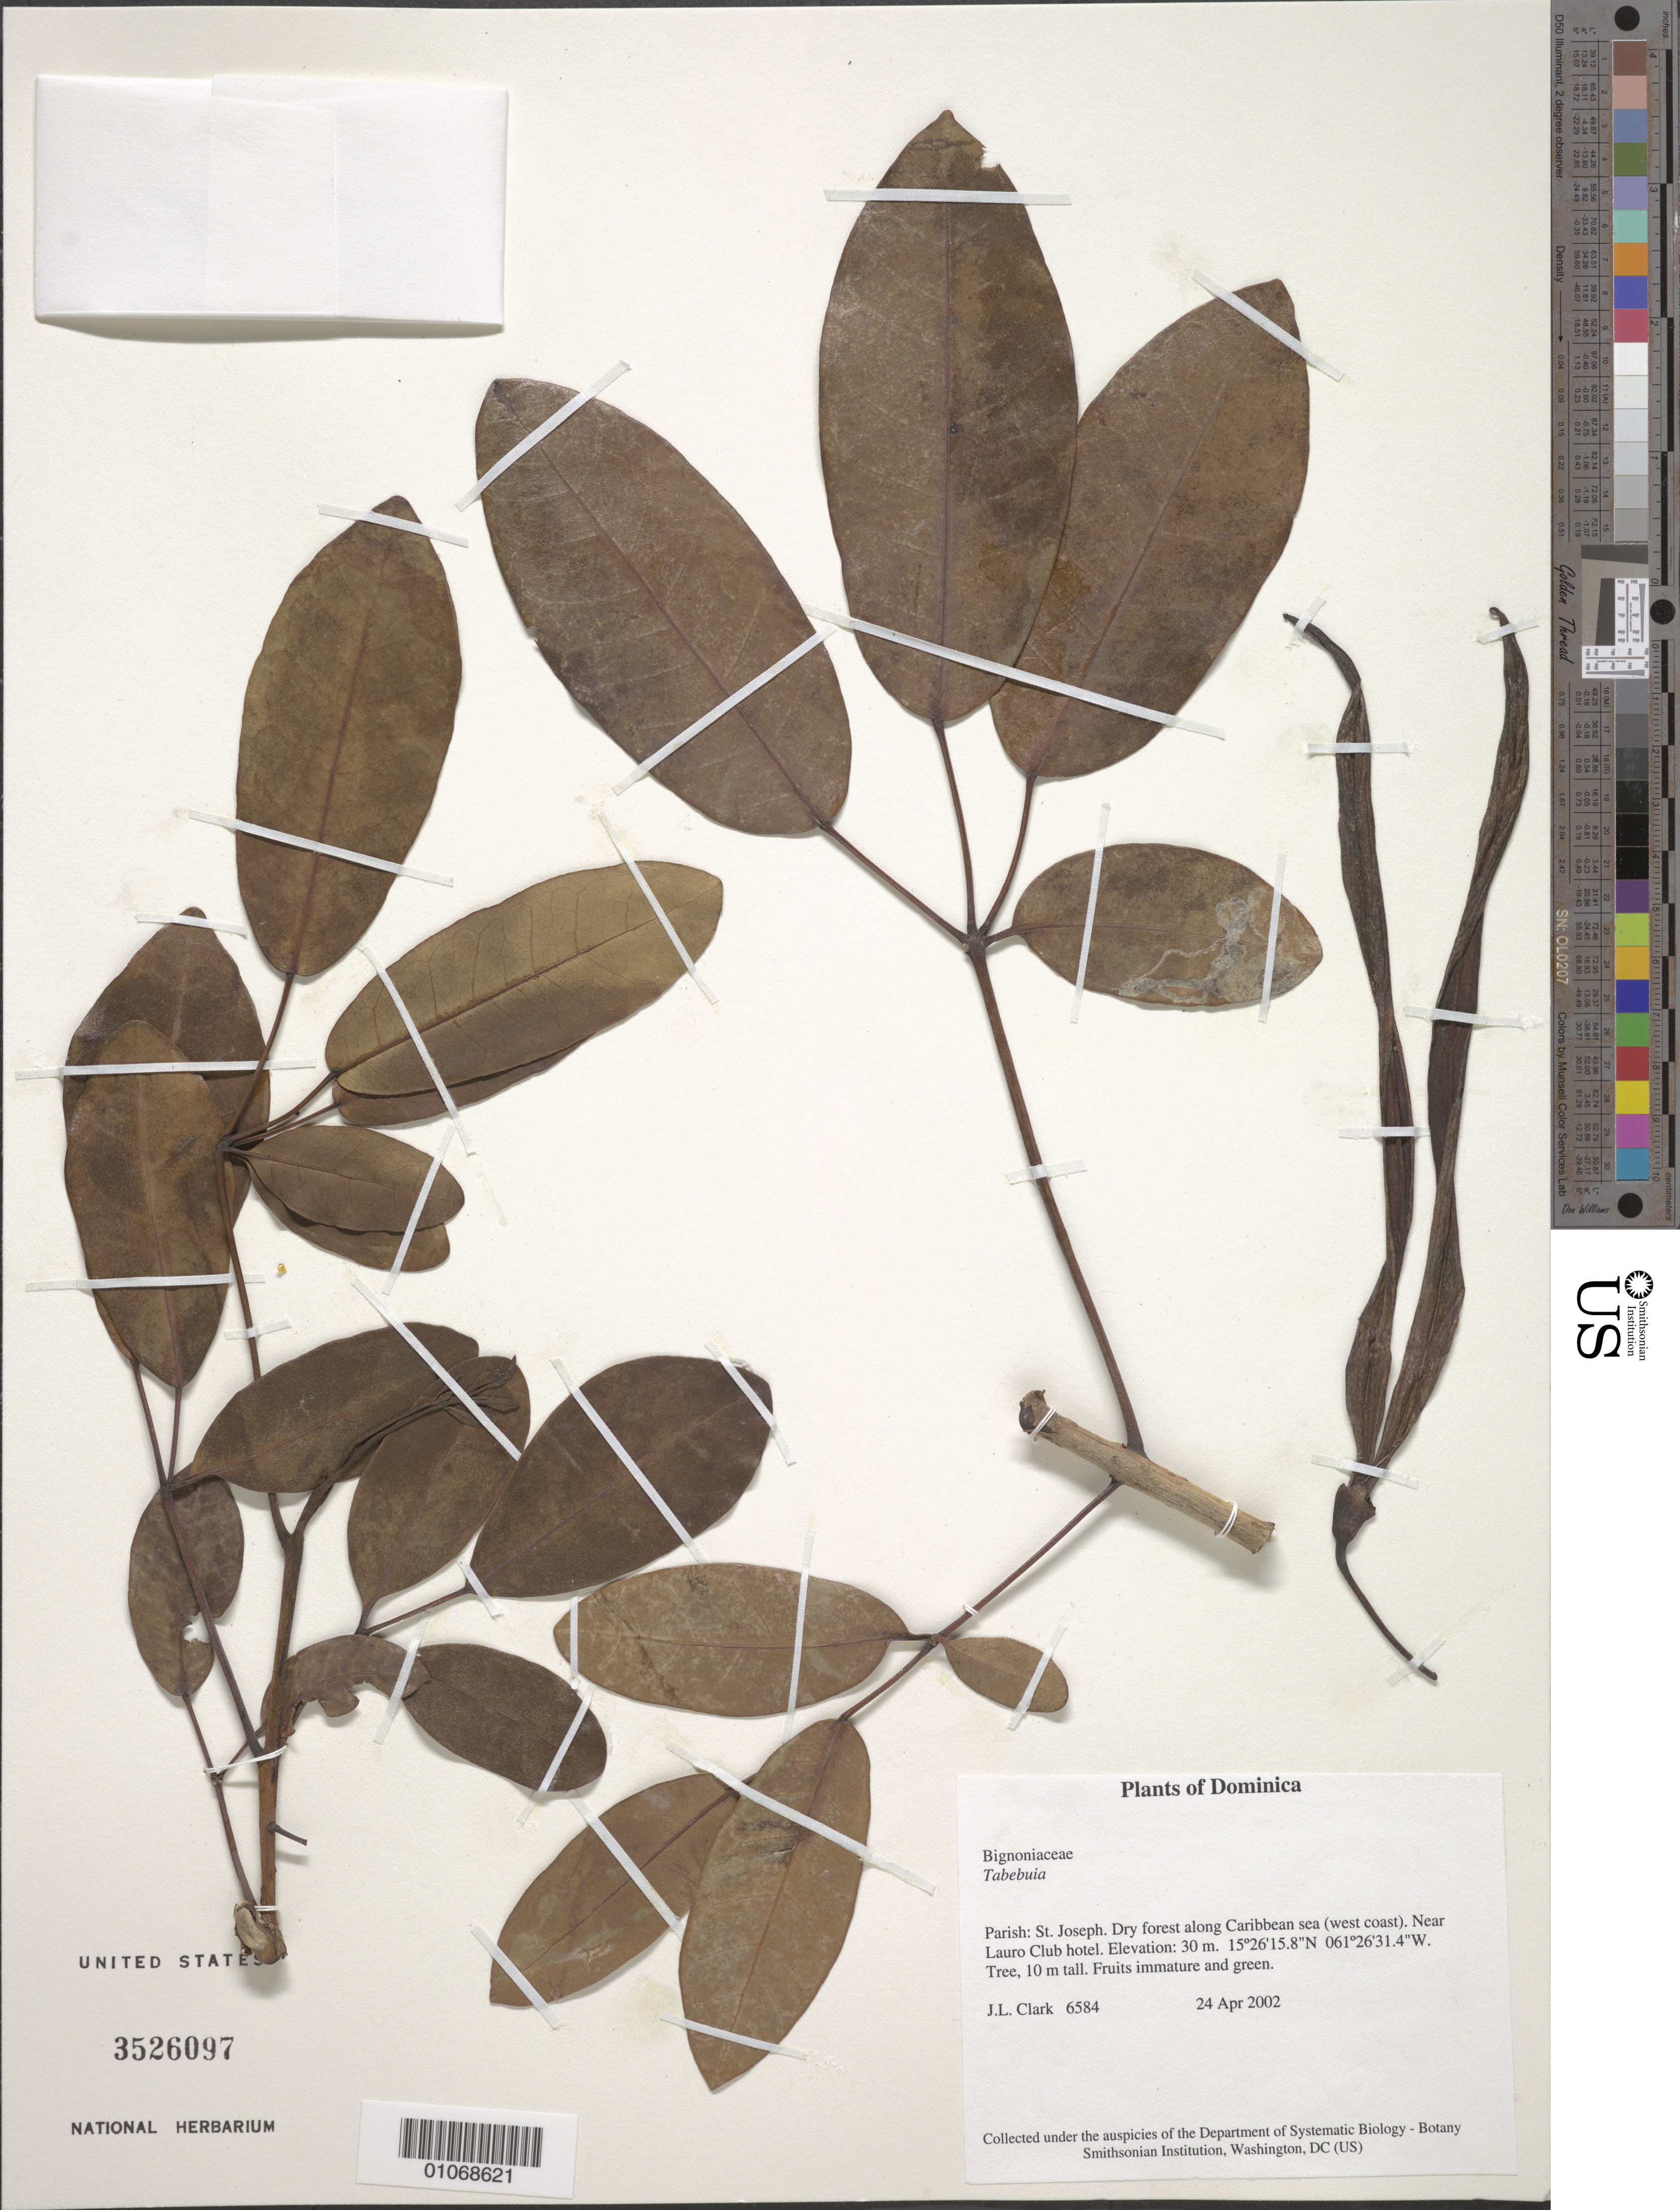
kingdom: Plantae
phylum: Tracheophyta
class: Magnoliopsida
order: Lamiales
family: Bignoniaceae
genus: Tabebuia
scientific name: Tabebuia sp.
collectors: J. L. Clark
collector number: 6584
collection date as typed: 24 Apr 2002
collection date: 2002-04-24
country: Dominica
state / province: St. Joseph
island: Dominica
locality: Dry forest along Caribbean ea (west coast). Near Lauro Club hotel.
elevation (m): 30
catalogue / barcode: US 3526097